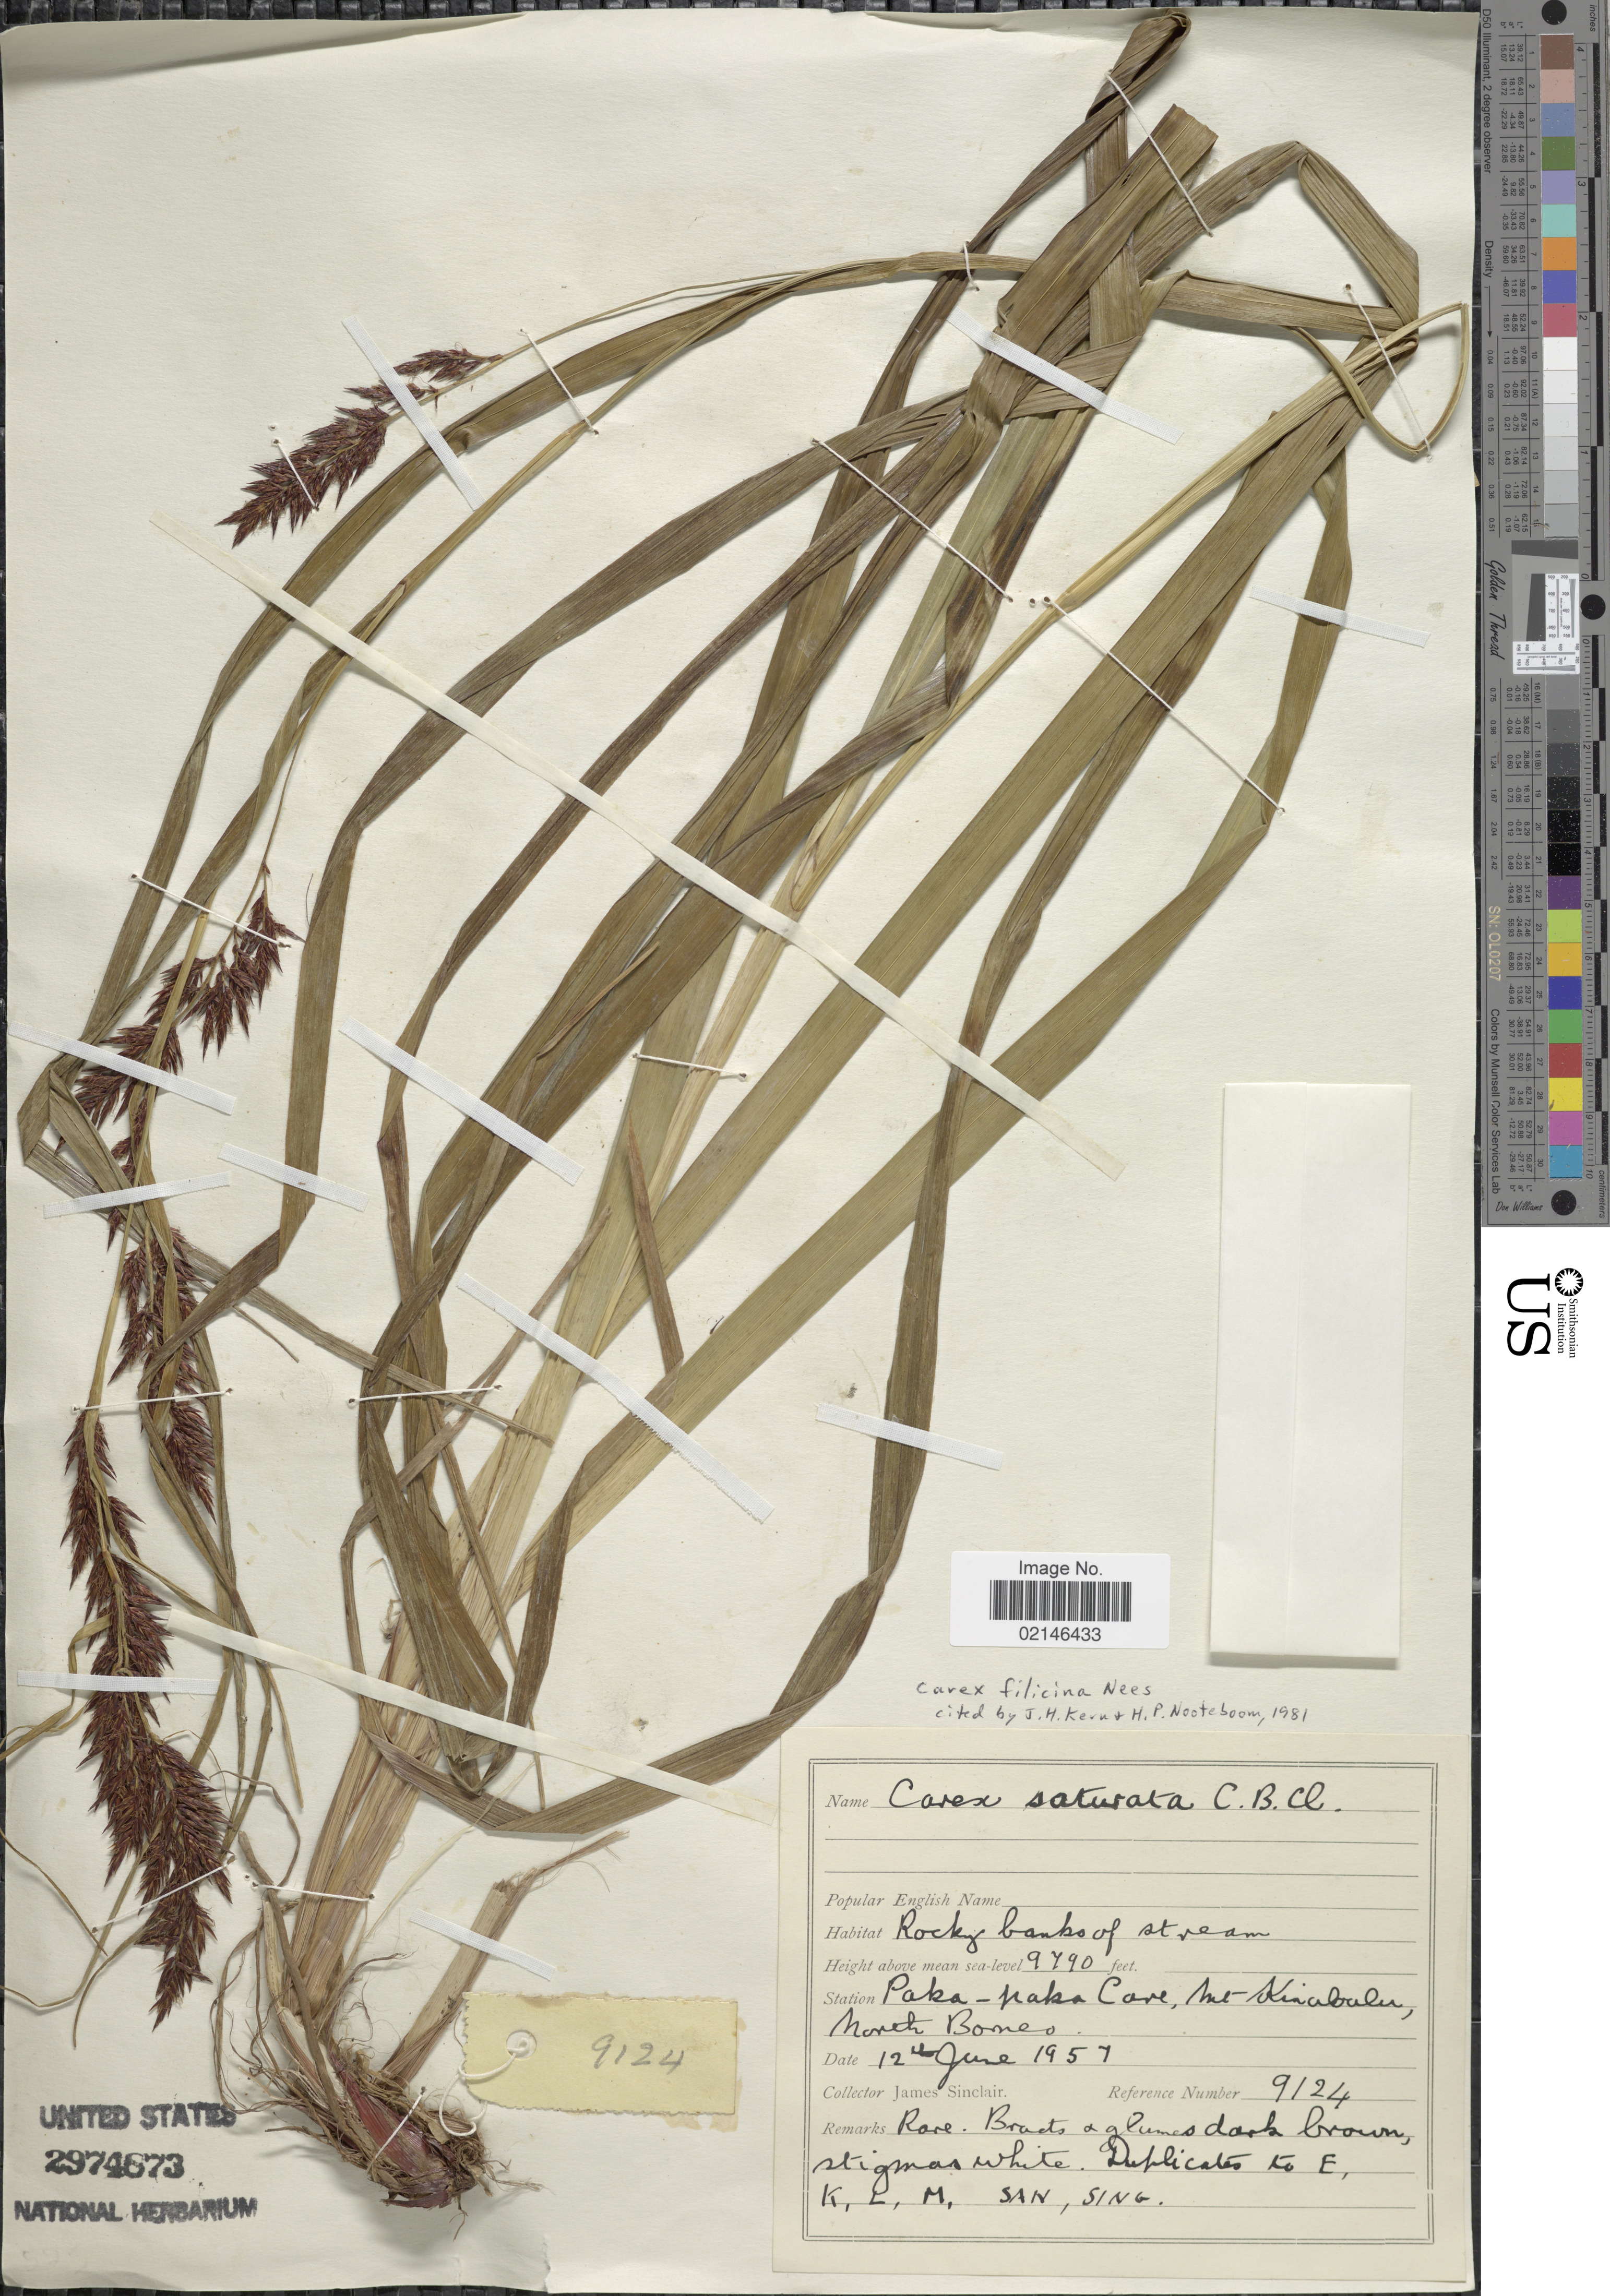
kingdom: Plantae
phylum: Tracheophyta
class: Liliopsida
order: Poales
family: Cyperaceae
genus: Carex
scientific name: Carex filicina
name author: Nees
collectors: J. Sinclair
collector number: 9124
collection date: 1957-06-12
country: Malaysia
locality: Paka-Paka Cove, Mt. Kinabalu, North Borneo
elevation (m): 2984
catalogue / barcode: US 2974873